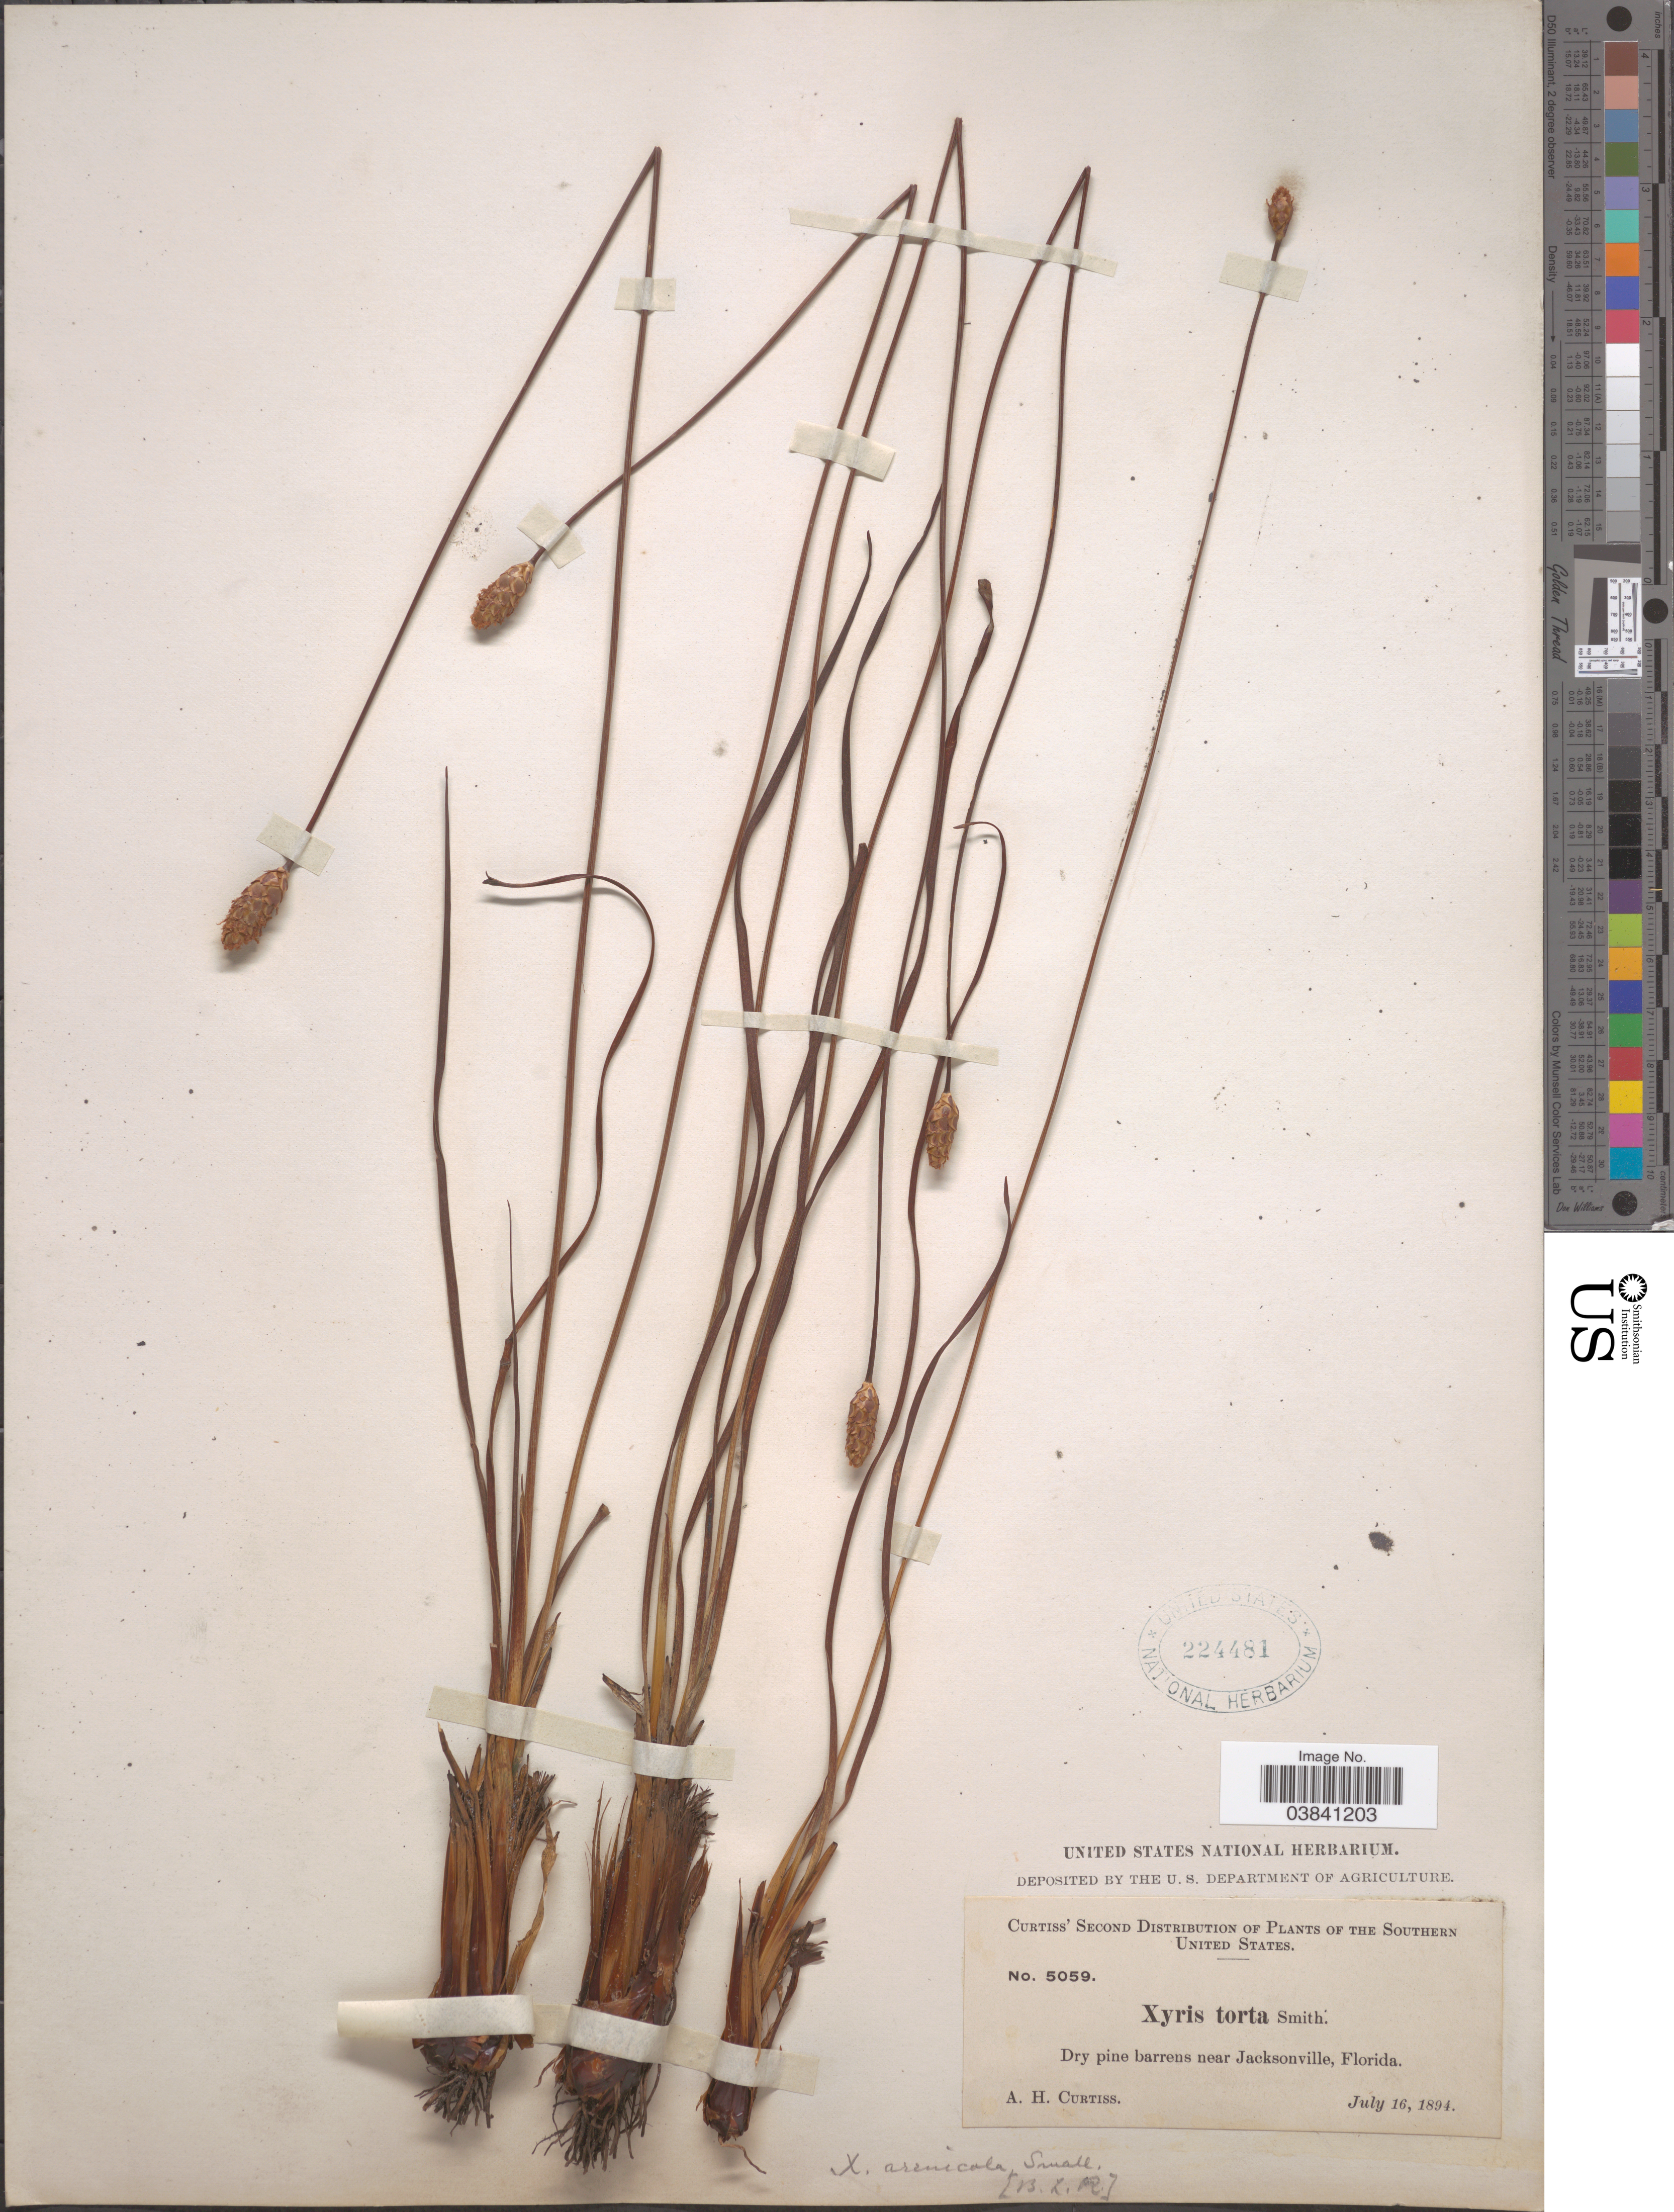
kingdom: Plantae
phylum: Tracheophyta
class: Liliopsida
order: Poales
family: Xyridaceae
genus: Xyris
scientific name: Xyris caroliniana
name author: Walter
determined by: Strong, Mark T., (BOT), Smithsonian Institution - National Museum of Natural History (UNITED STATES)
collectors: A. H. Curtiss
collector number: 5059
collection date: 1894-07-16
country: United States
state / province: Florida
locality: Southern United States. Dry pine barrens near Jacksonville.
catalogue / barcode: US 224481